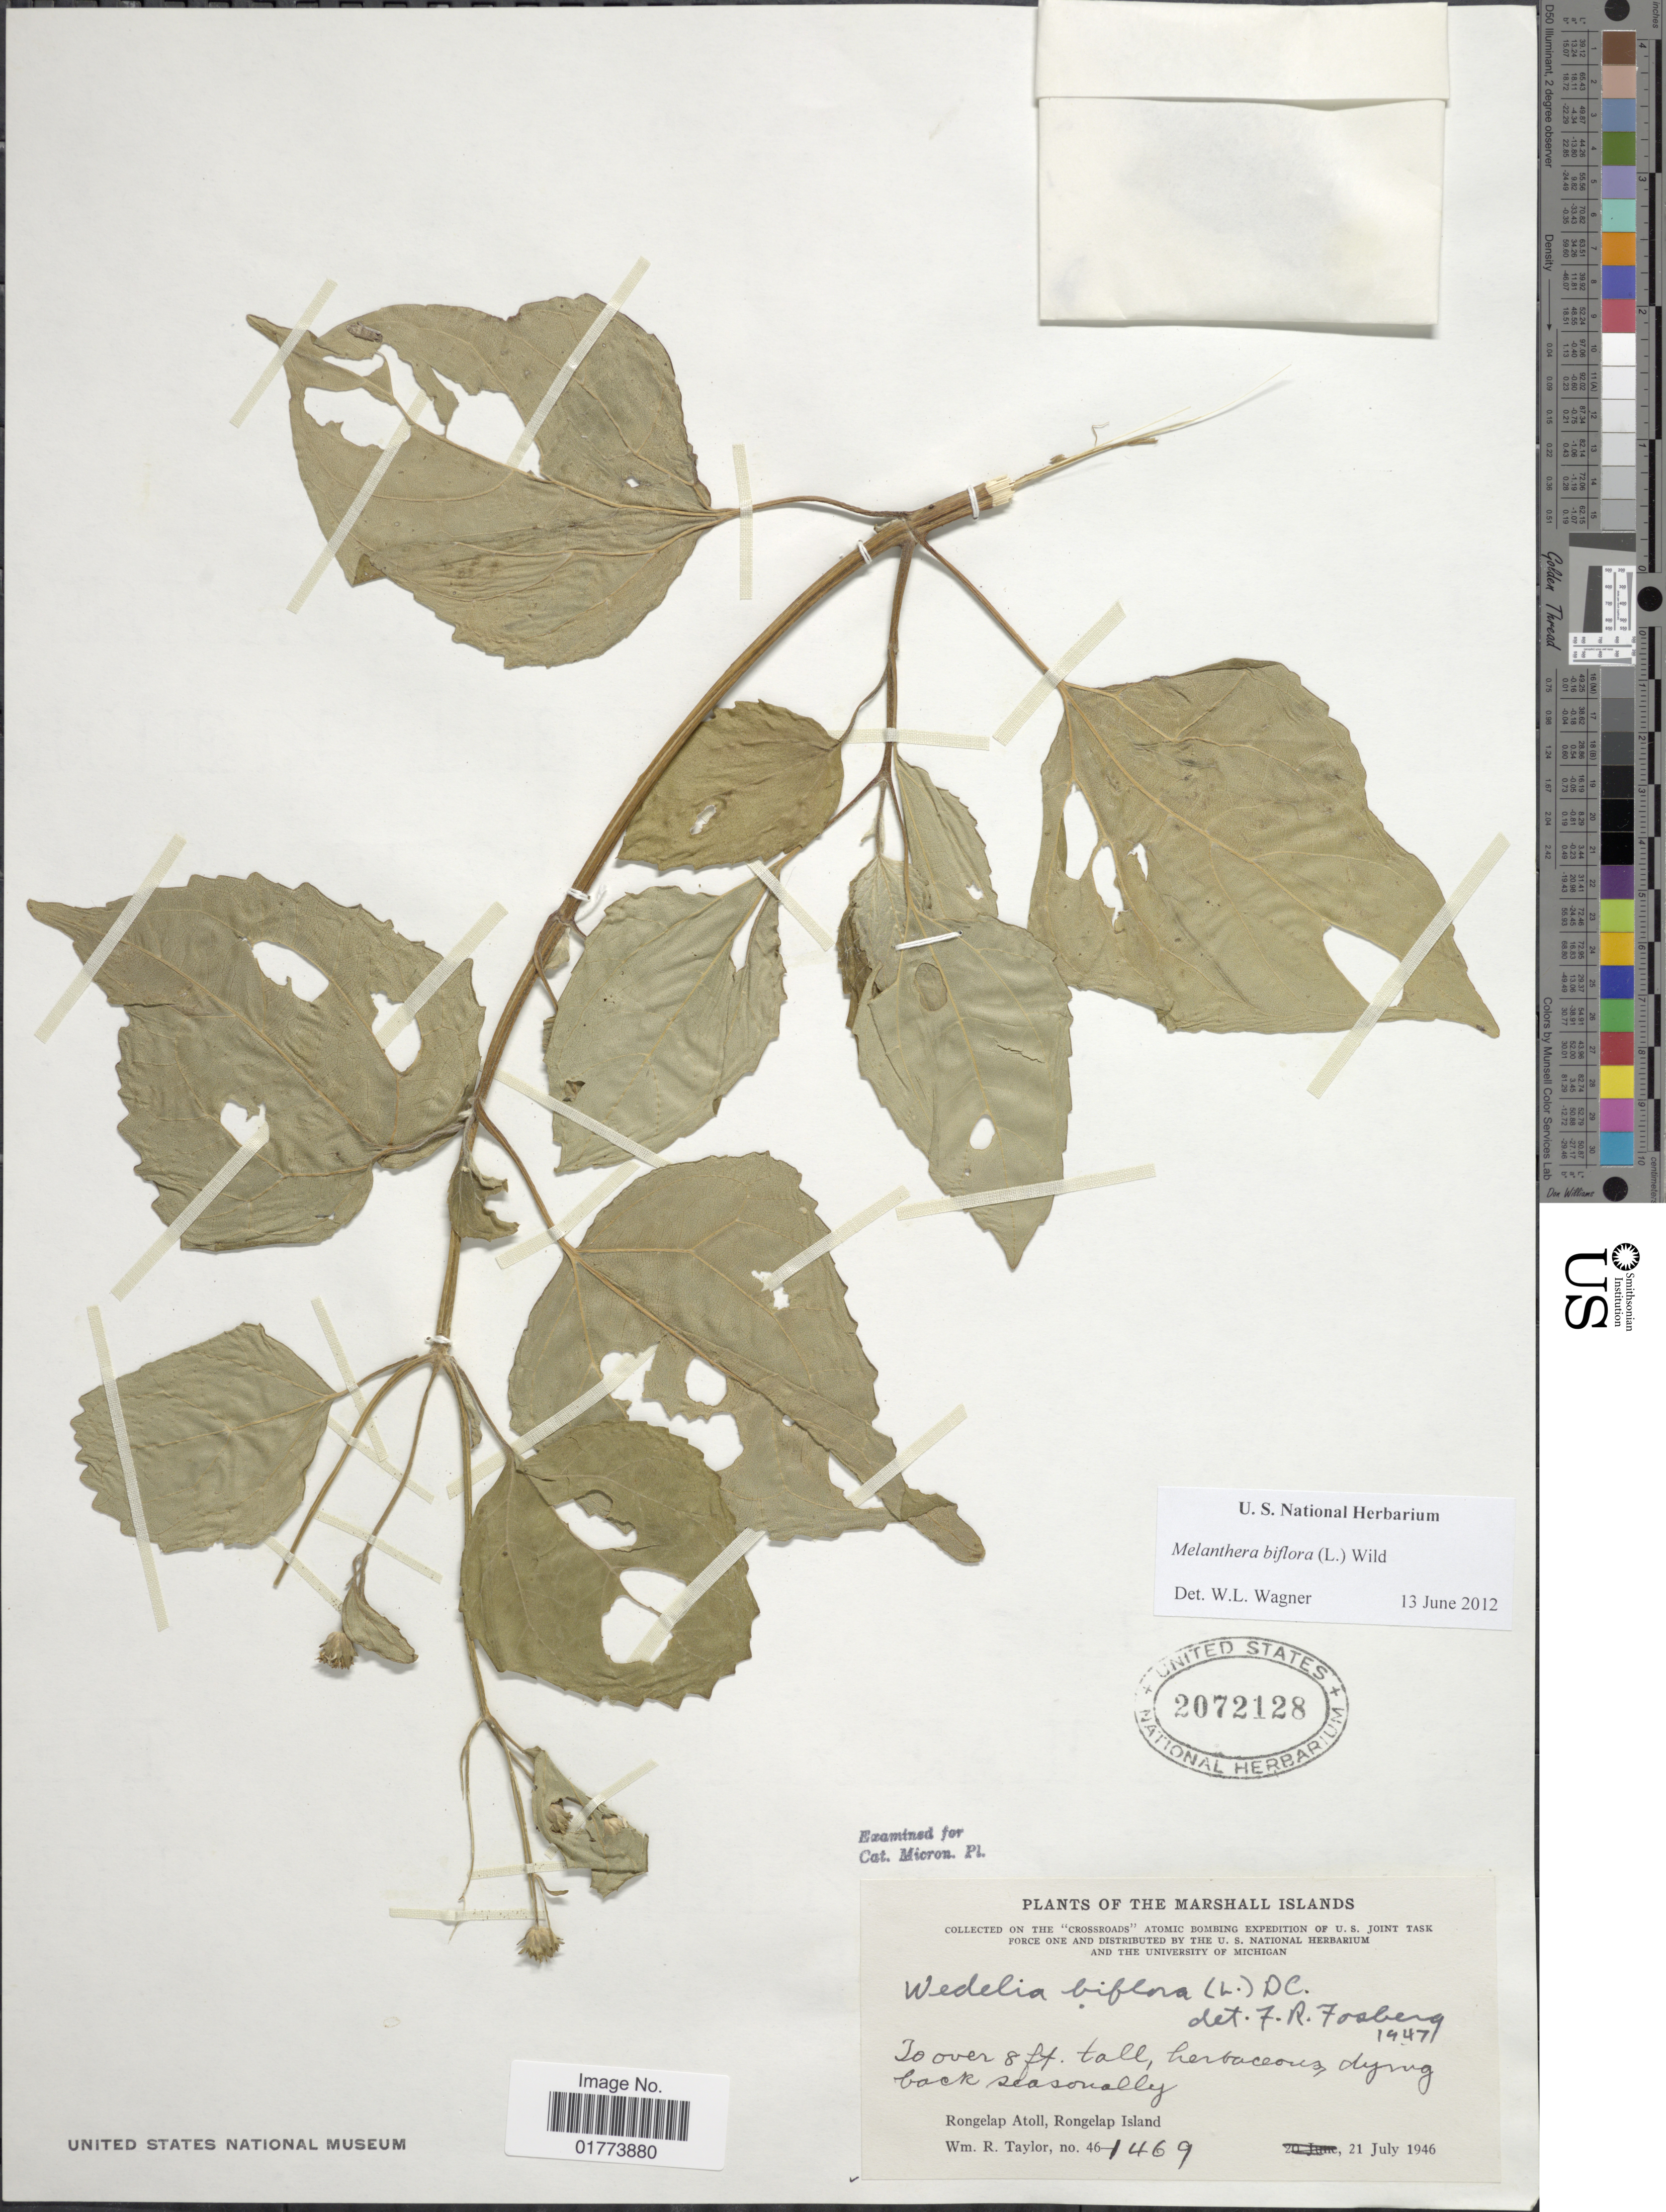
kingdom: Plantae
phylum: Tracheophyta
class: Magnoliopsida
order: Asterales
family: Asteraceae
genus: Wollastonia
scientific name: Wollastonia biflora var. biflora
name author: (L.) DC.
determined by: Wagner, W. L., (BOT), Smithsonian Institution - National Museum of Natural History (UNITED STATES)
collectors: W. R. Taylor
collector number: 46/1469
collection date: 1946-07-21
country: Marshall Islands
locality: Rongelap Atoll, Rongelap Island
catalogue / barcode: US 2072128